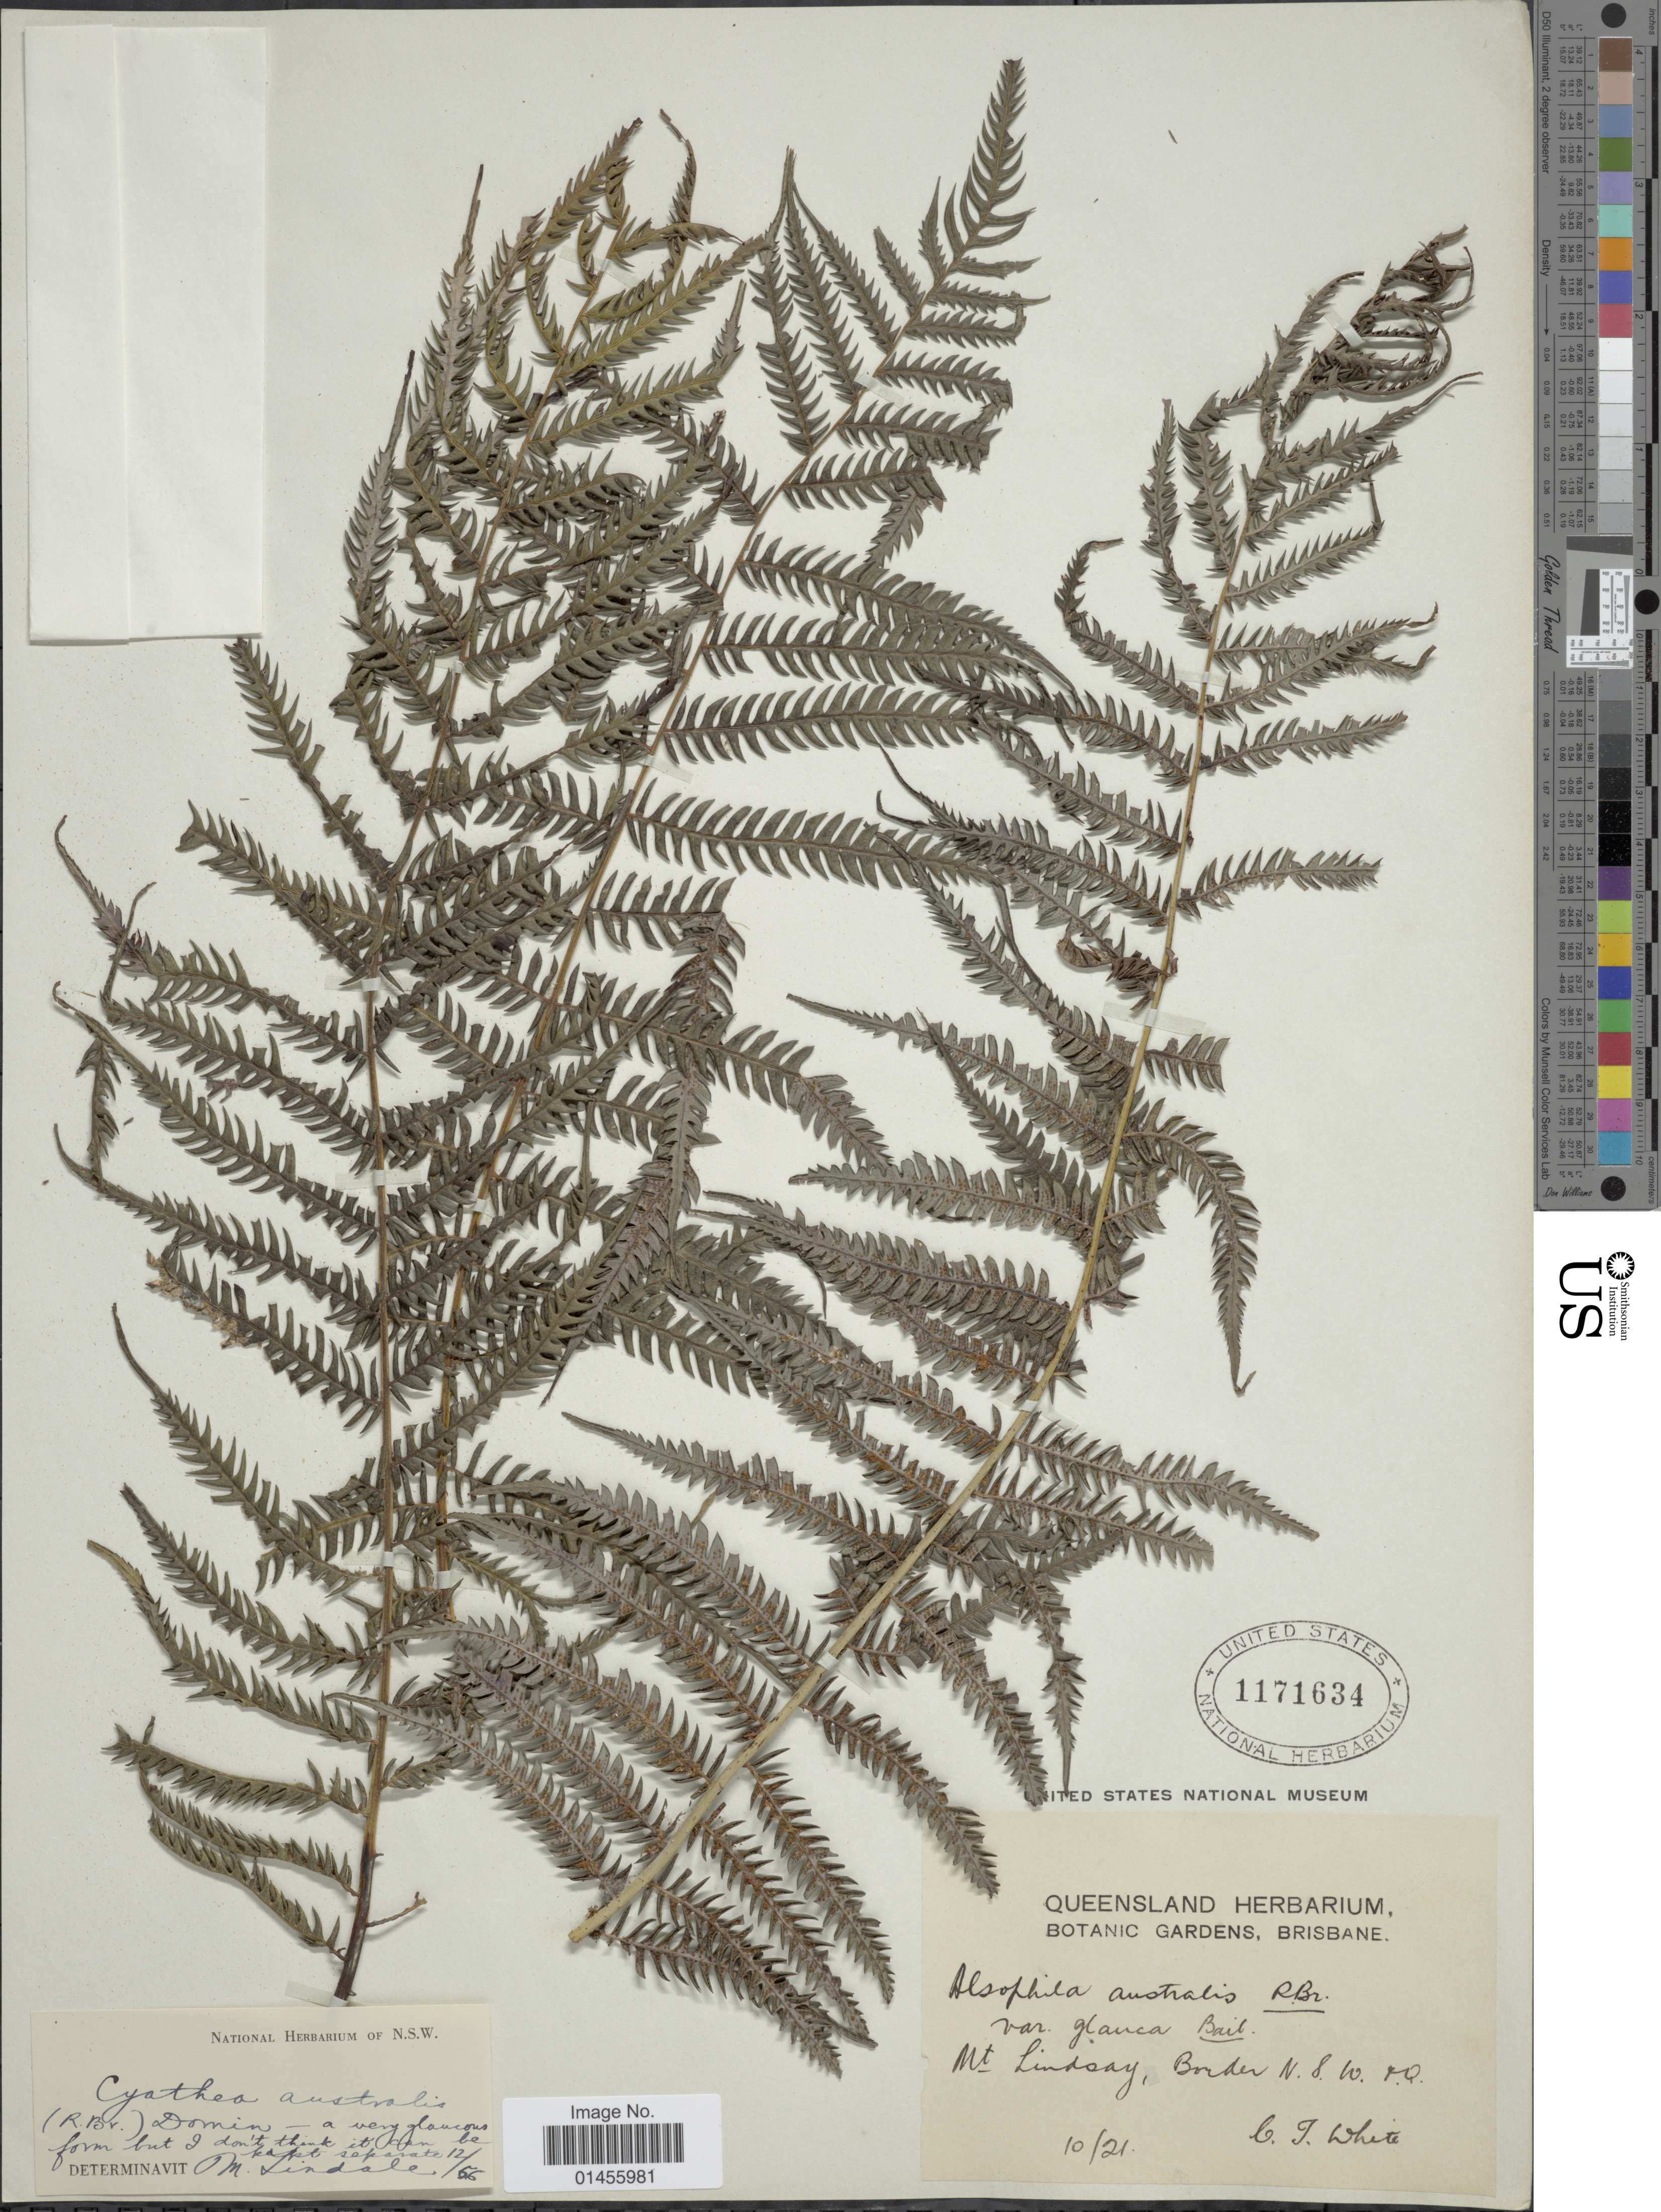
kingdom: Plantae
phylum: Tracheophyta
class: Polypodiopsida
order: Cyatheales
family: Cyatheaceae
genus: Alsophila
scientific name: Alsophila australis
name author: R. Br.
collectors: C. T. White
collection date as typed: Transcribed d/m/y: /10/21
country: Australia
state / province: New South Wales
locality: Mt. Lindsay [Lindesay], Border N. S. W.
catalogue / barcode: US 1171634